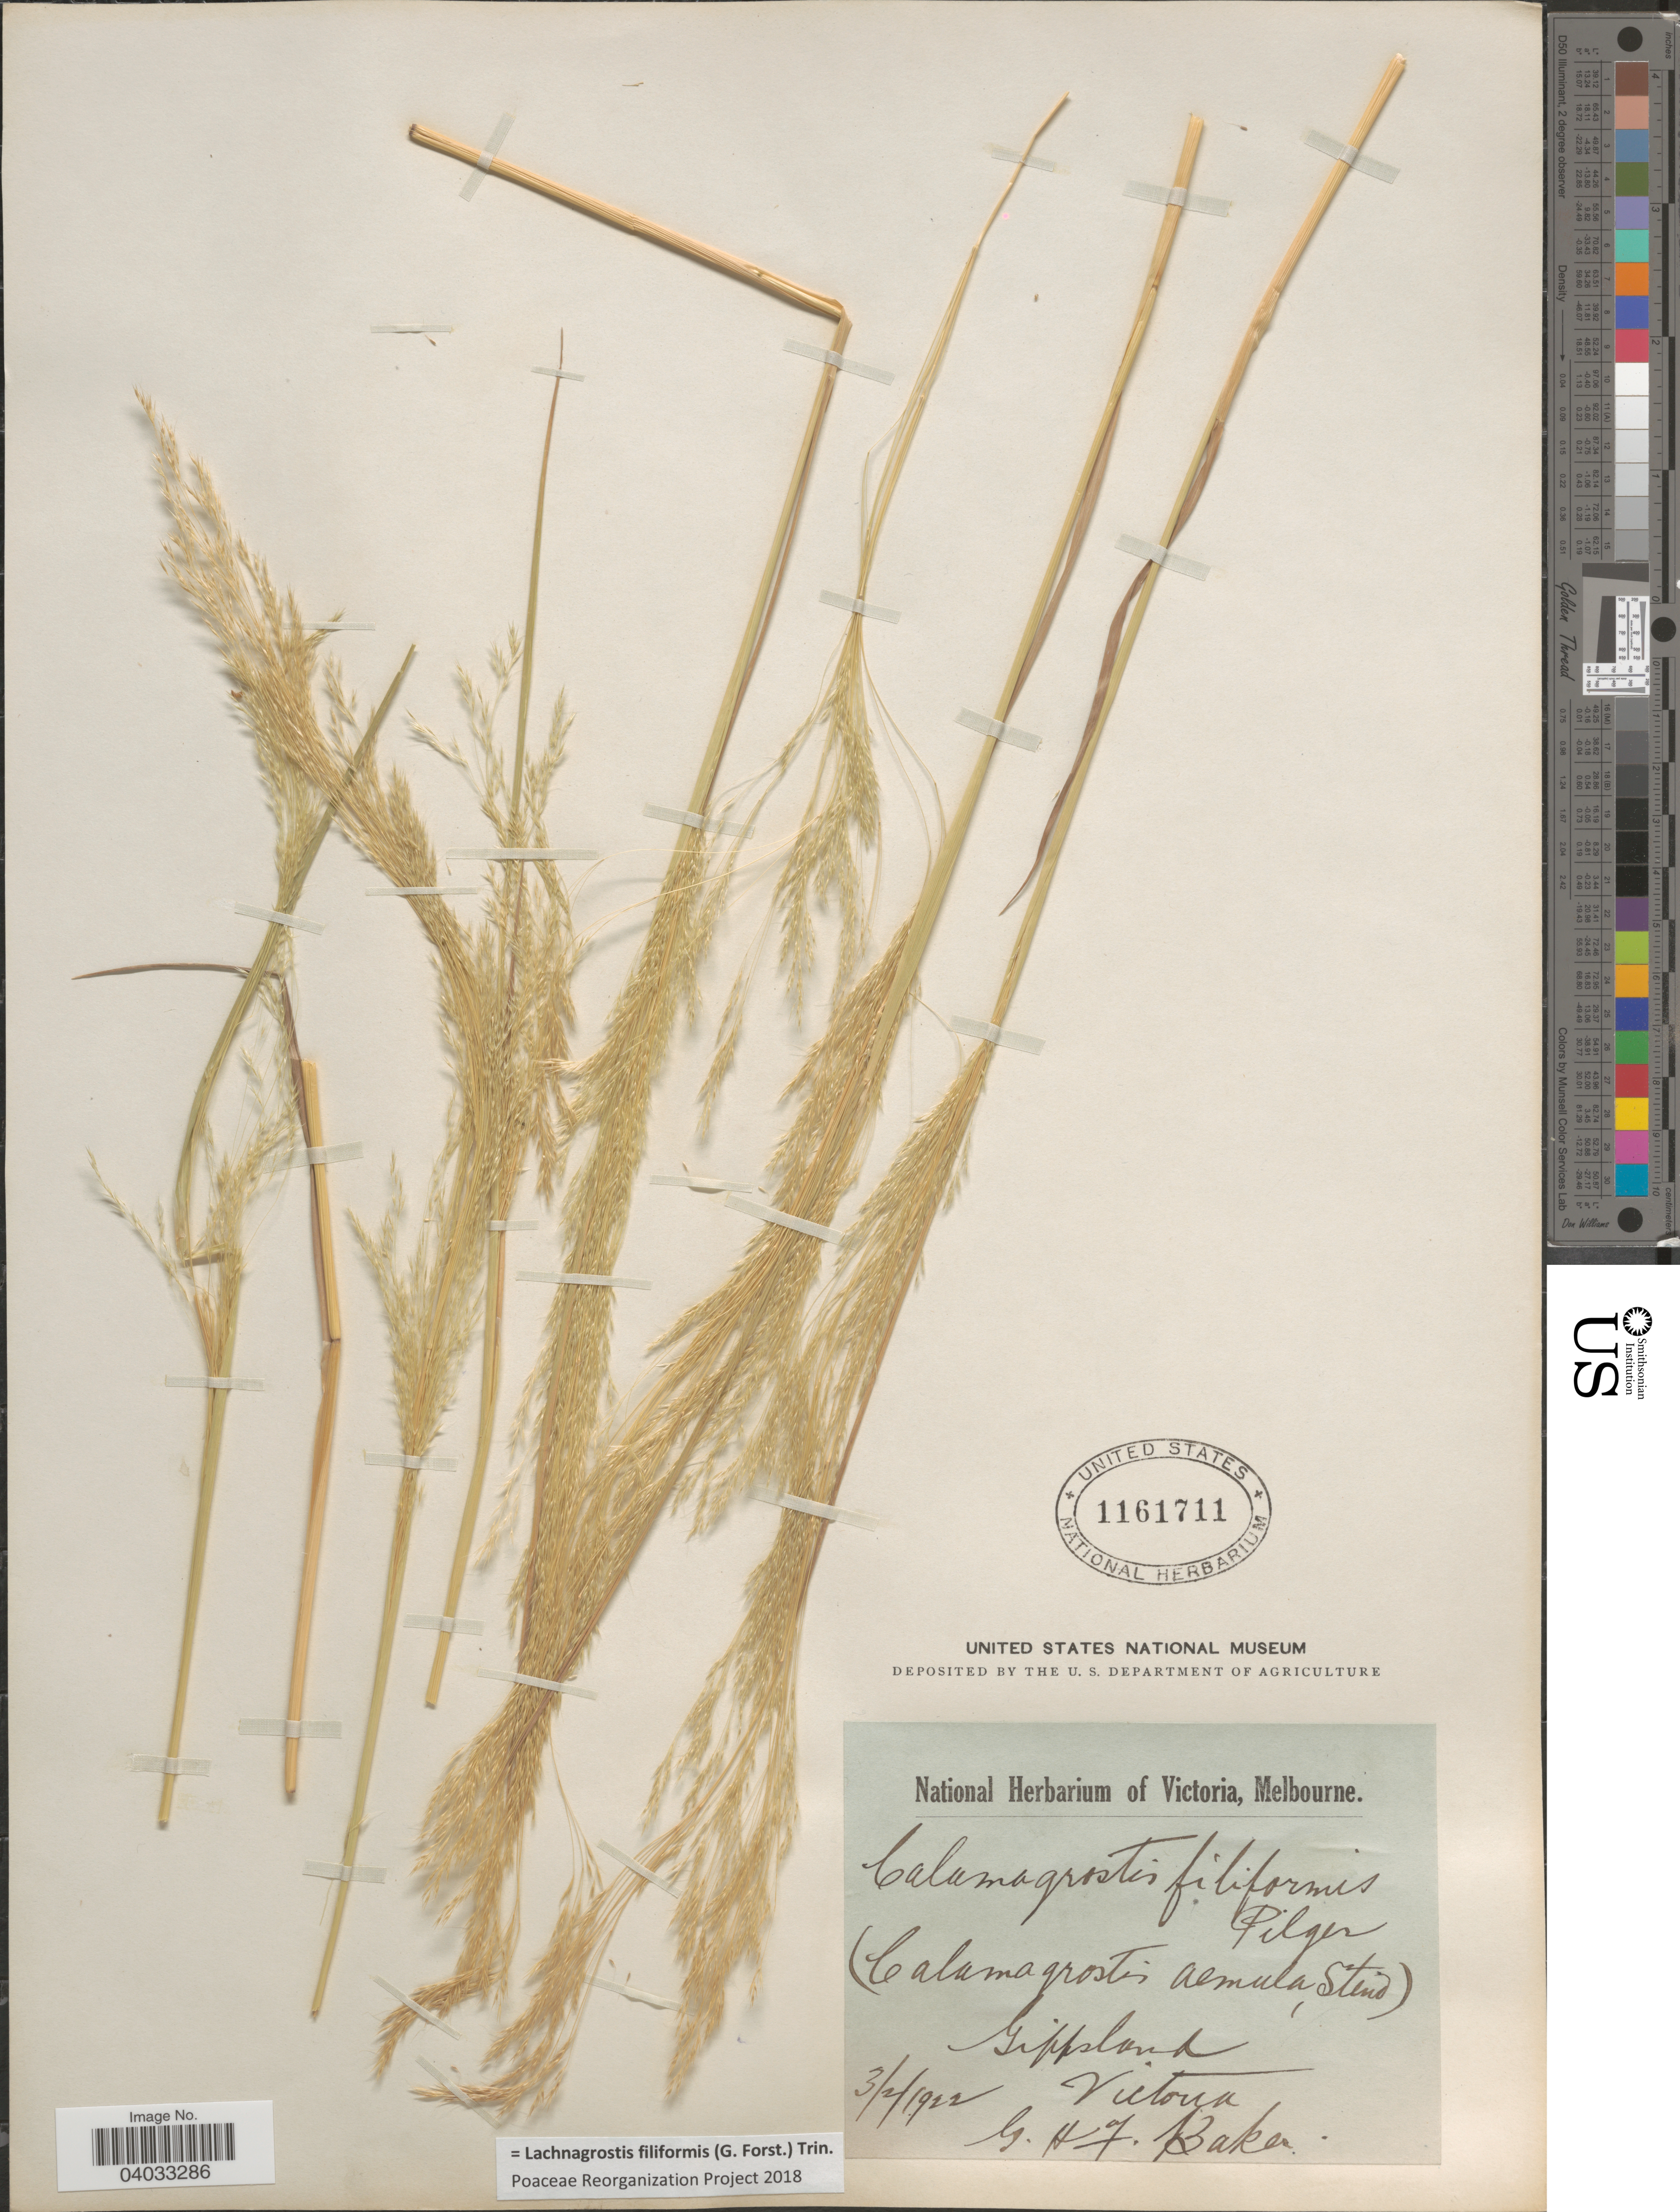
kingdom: Plantae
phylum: Tracheophyta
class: Liliopsida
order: Poales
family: Poaceae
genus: Lachnagrostis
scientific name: Lachnagrostis filiformis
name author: (J.R. Forst.) Trin.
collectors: G. Baker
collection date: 1922-02-03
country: Australia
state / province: Victoria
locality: Gippsland, Victoria.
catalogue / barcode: US 1161711